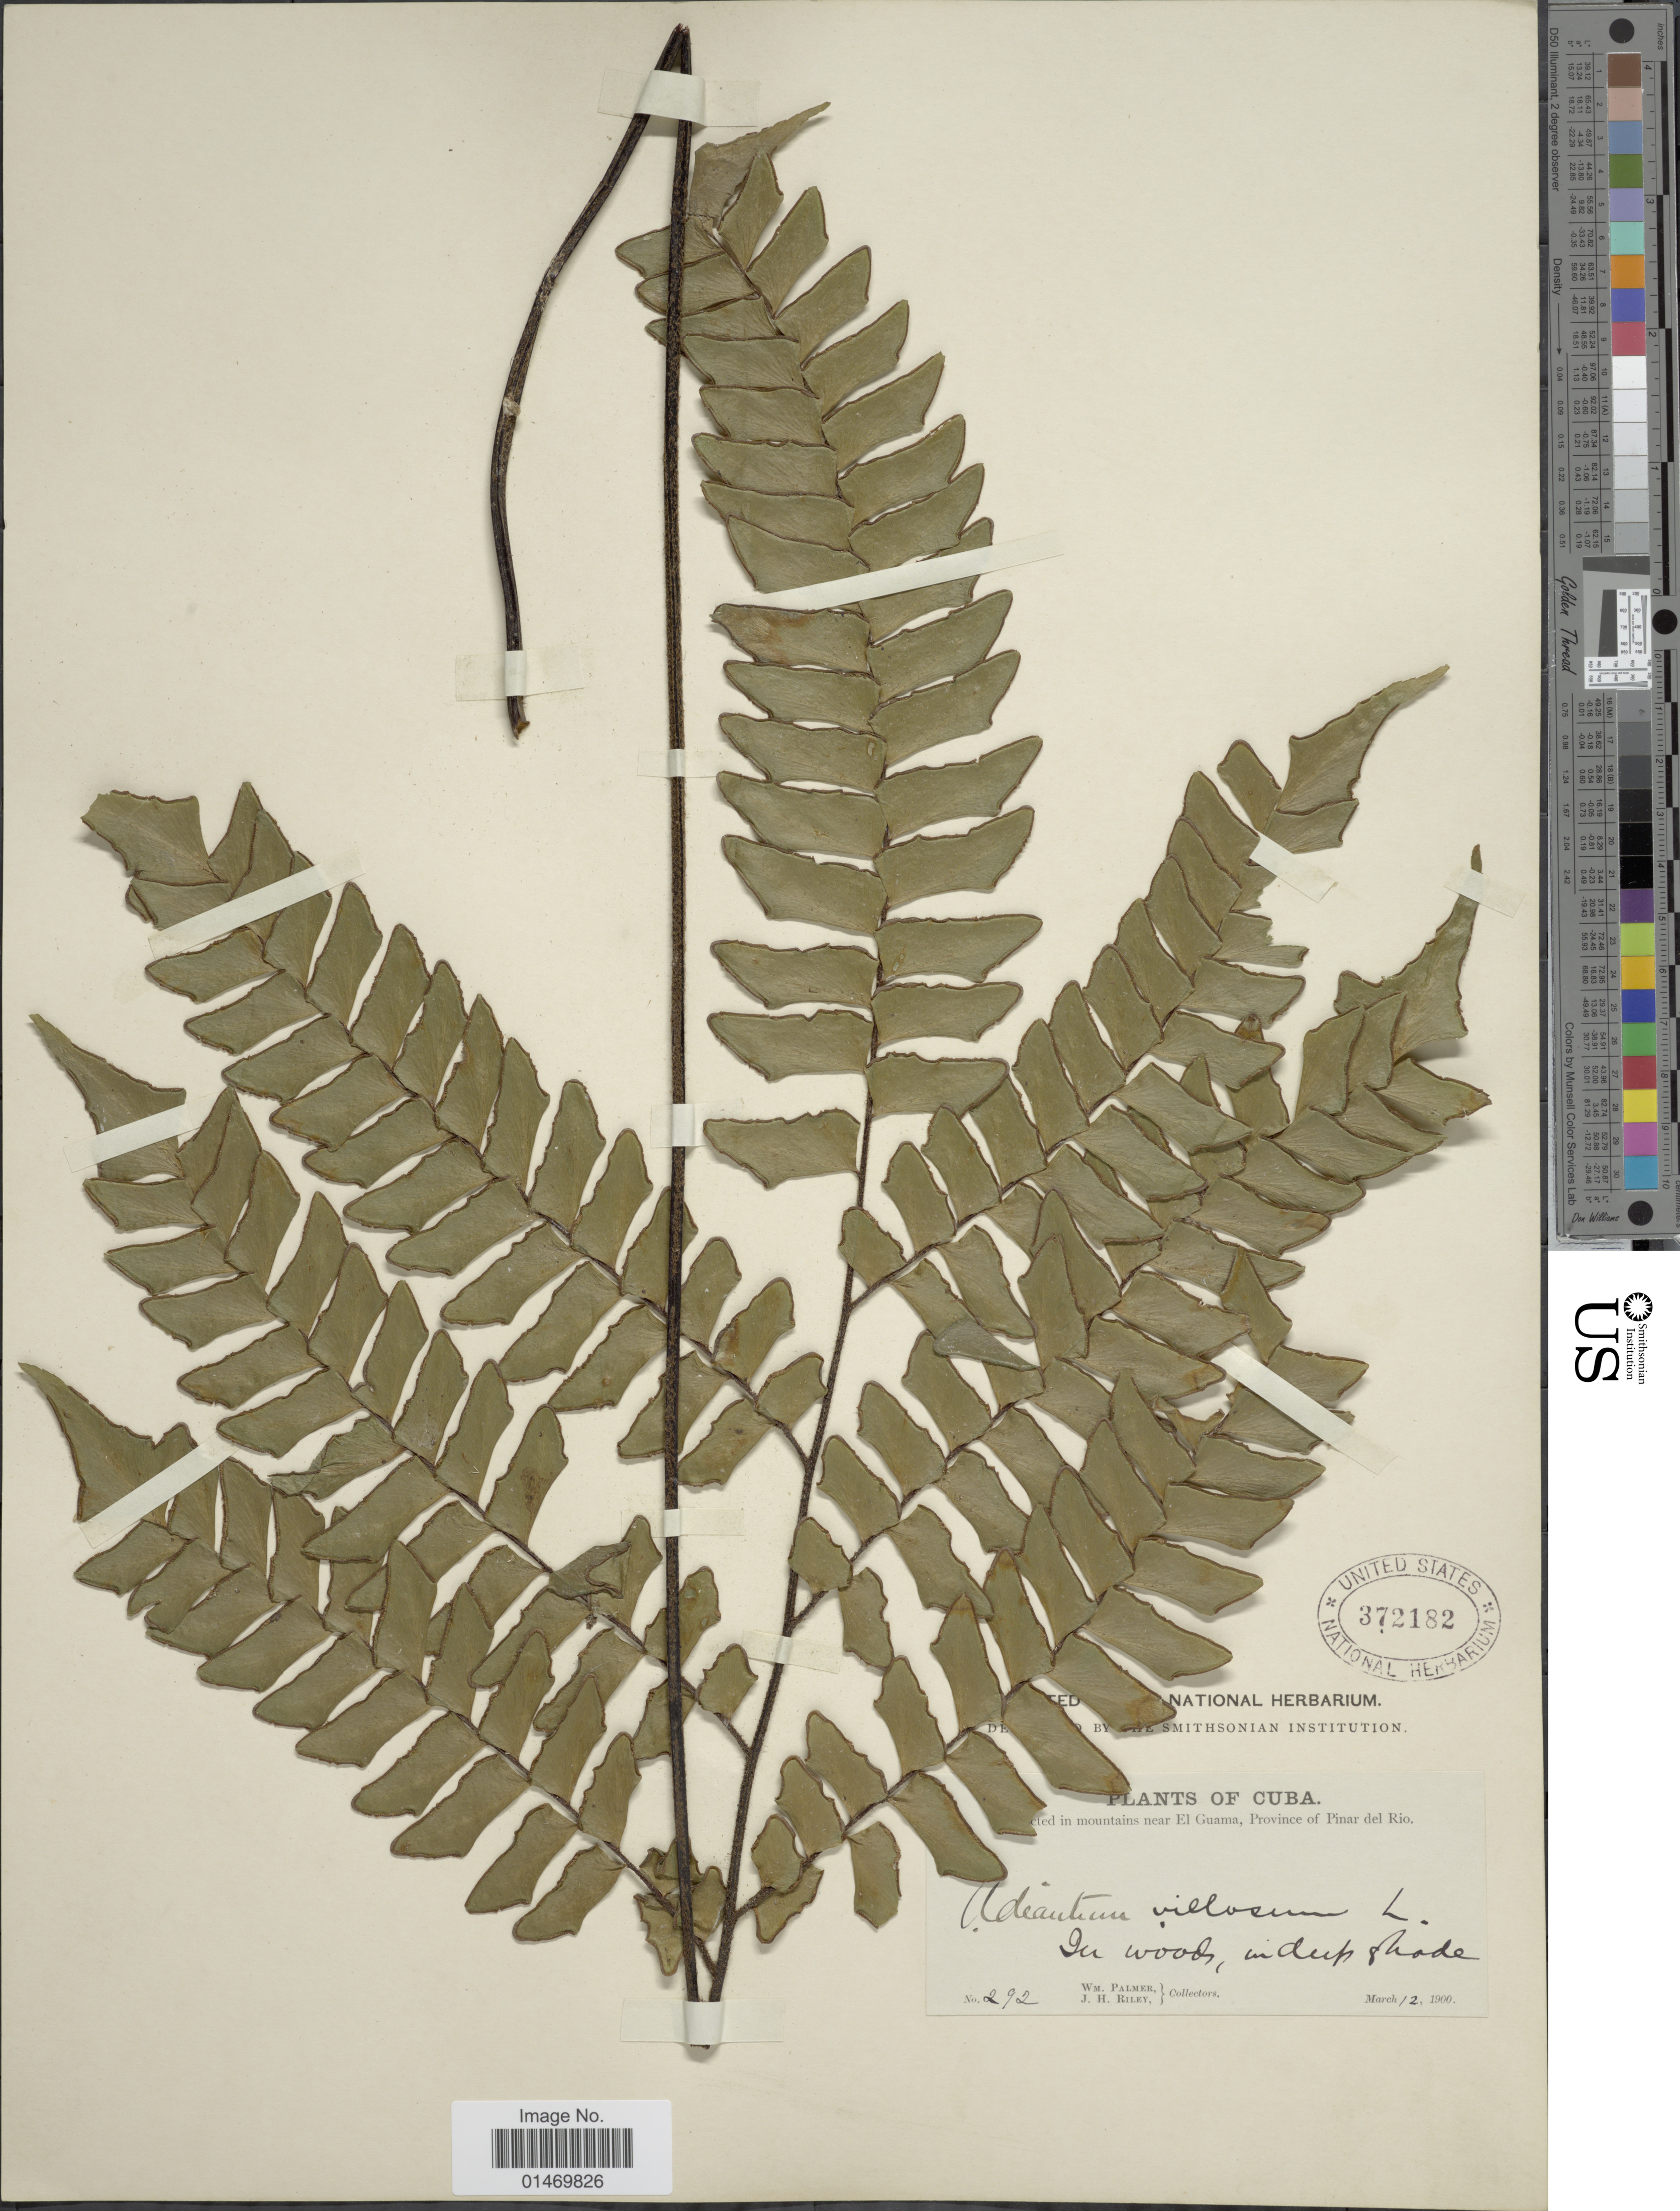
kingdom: Plantae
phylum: Tracheophyta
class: Polypodiopsida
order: Polypodiales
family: Pteridaceae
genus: Adiantum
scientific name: Adiantum villosum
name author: L.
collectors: W. Palmer & J. H. Riley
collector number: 292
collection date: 1900-03-12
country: Cuba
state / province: Pinar del Río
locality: Cuba, mountains near El Guama.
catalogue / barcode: US 372182